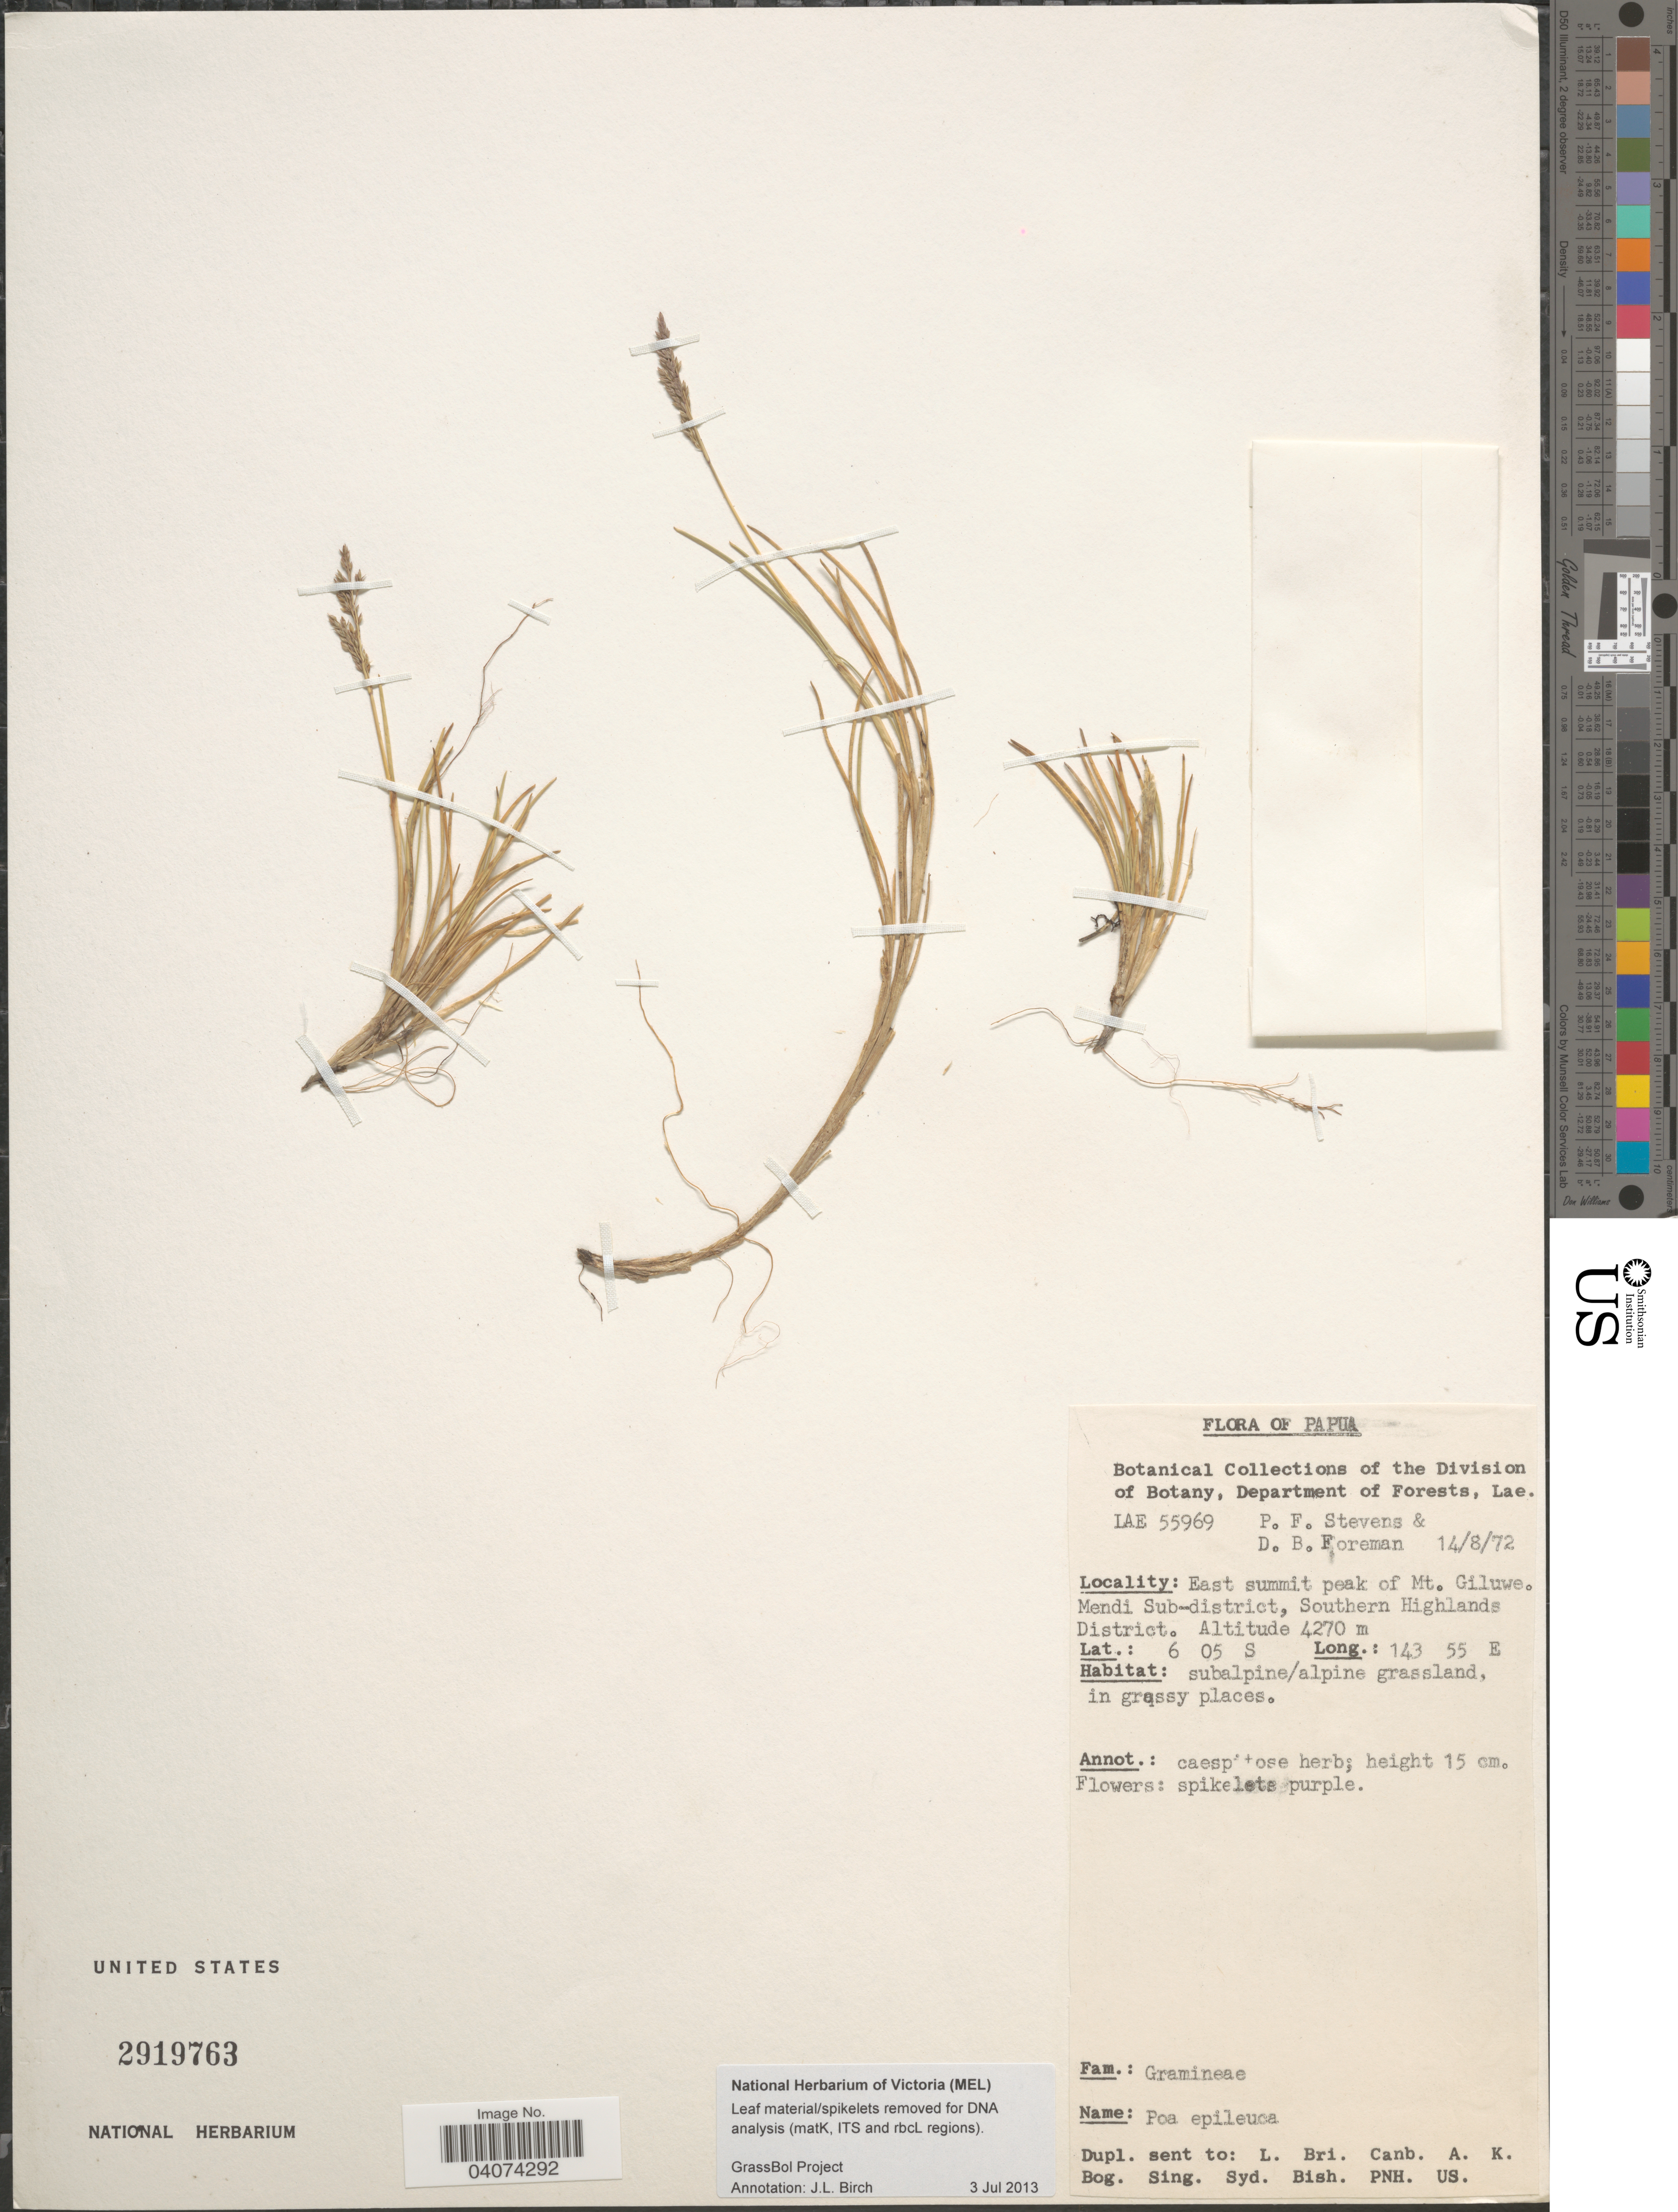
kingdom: Plantae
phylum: Tracheophyta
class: Liliopsida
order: Poales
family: Poaceae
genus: Poa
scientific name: Poa epileuca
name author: (Stapf) Stapf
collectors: P. F. Stevens & D. Foreman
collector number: LAE55969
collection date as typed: Transcribed d/m/y: 14/8/72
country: Papua New Guinea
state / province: Southern Highlands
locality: East summit peak of Mt. Giluwe. Mendi Sub-district, Southern Highlands District.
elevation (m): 4270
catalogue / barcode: US 2919763